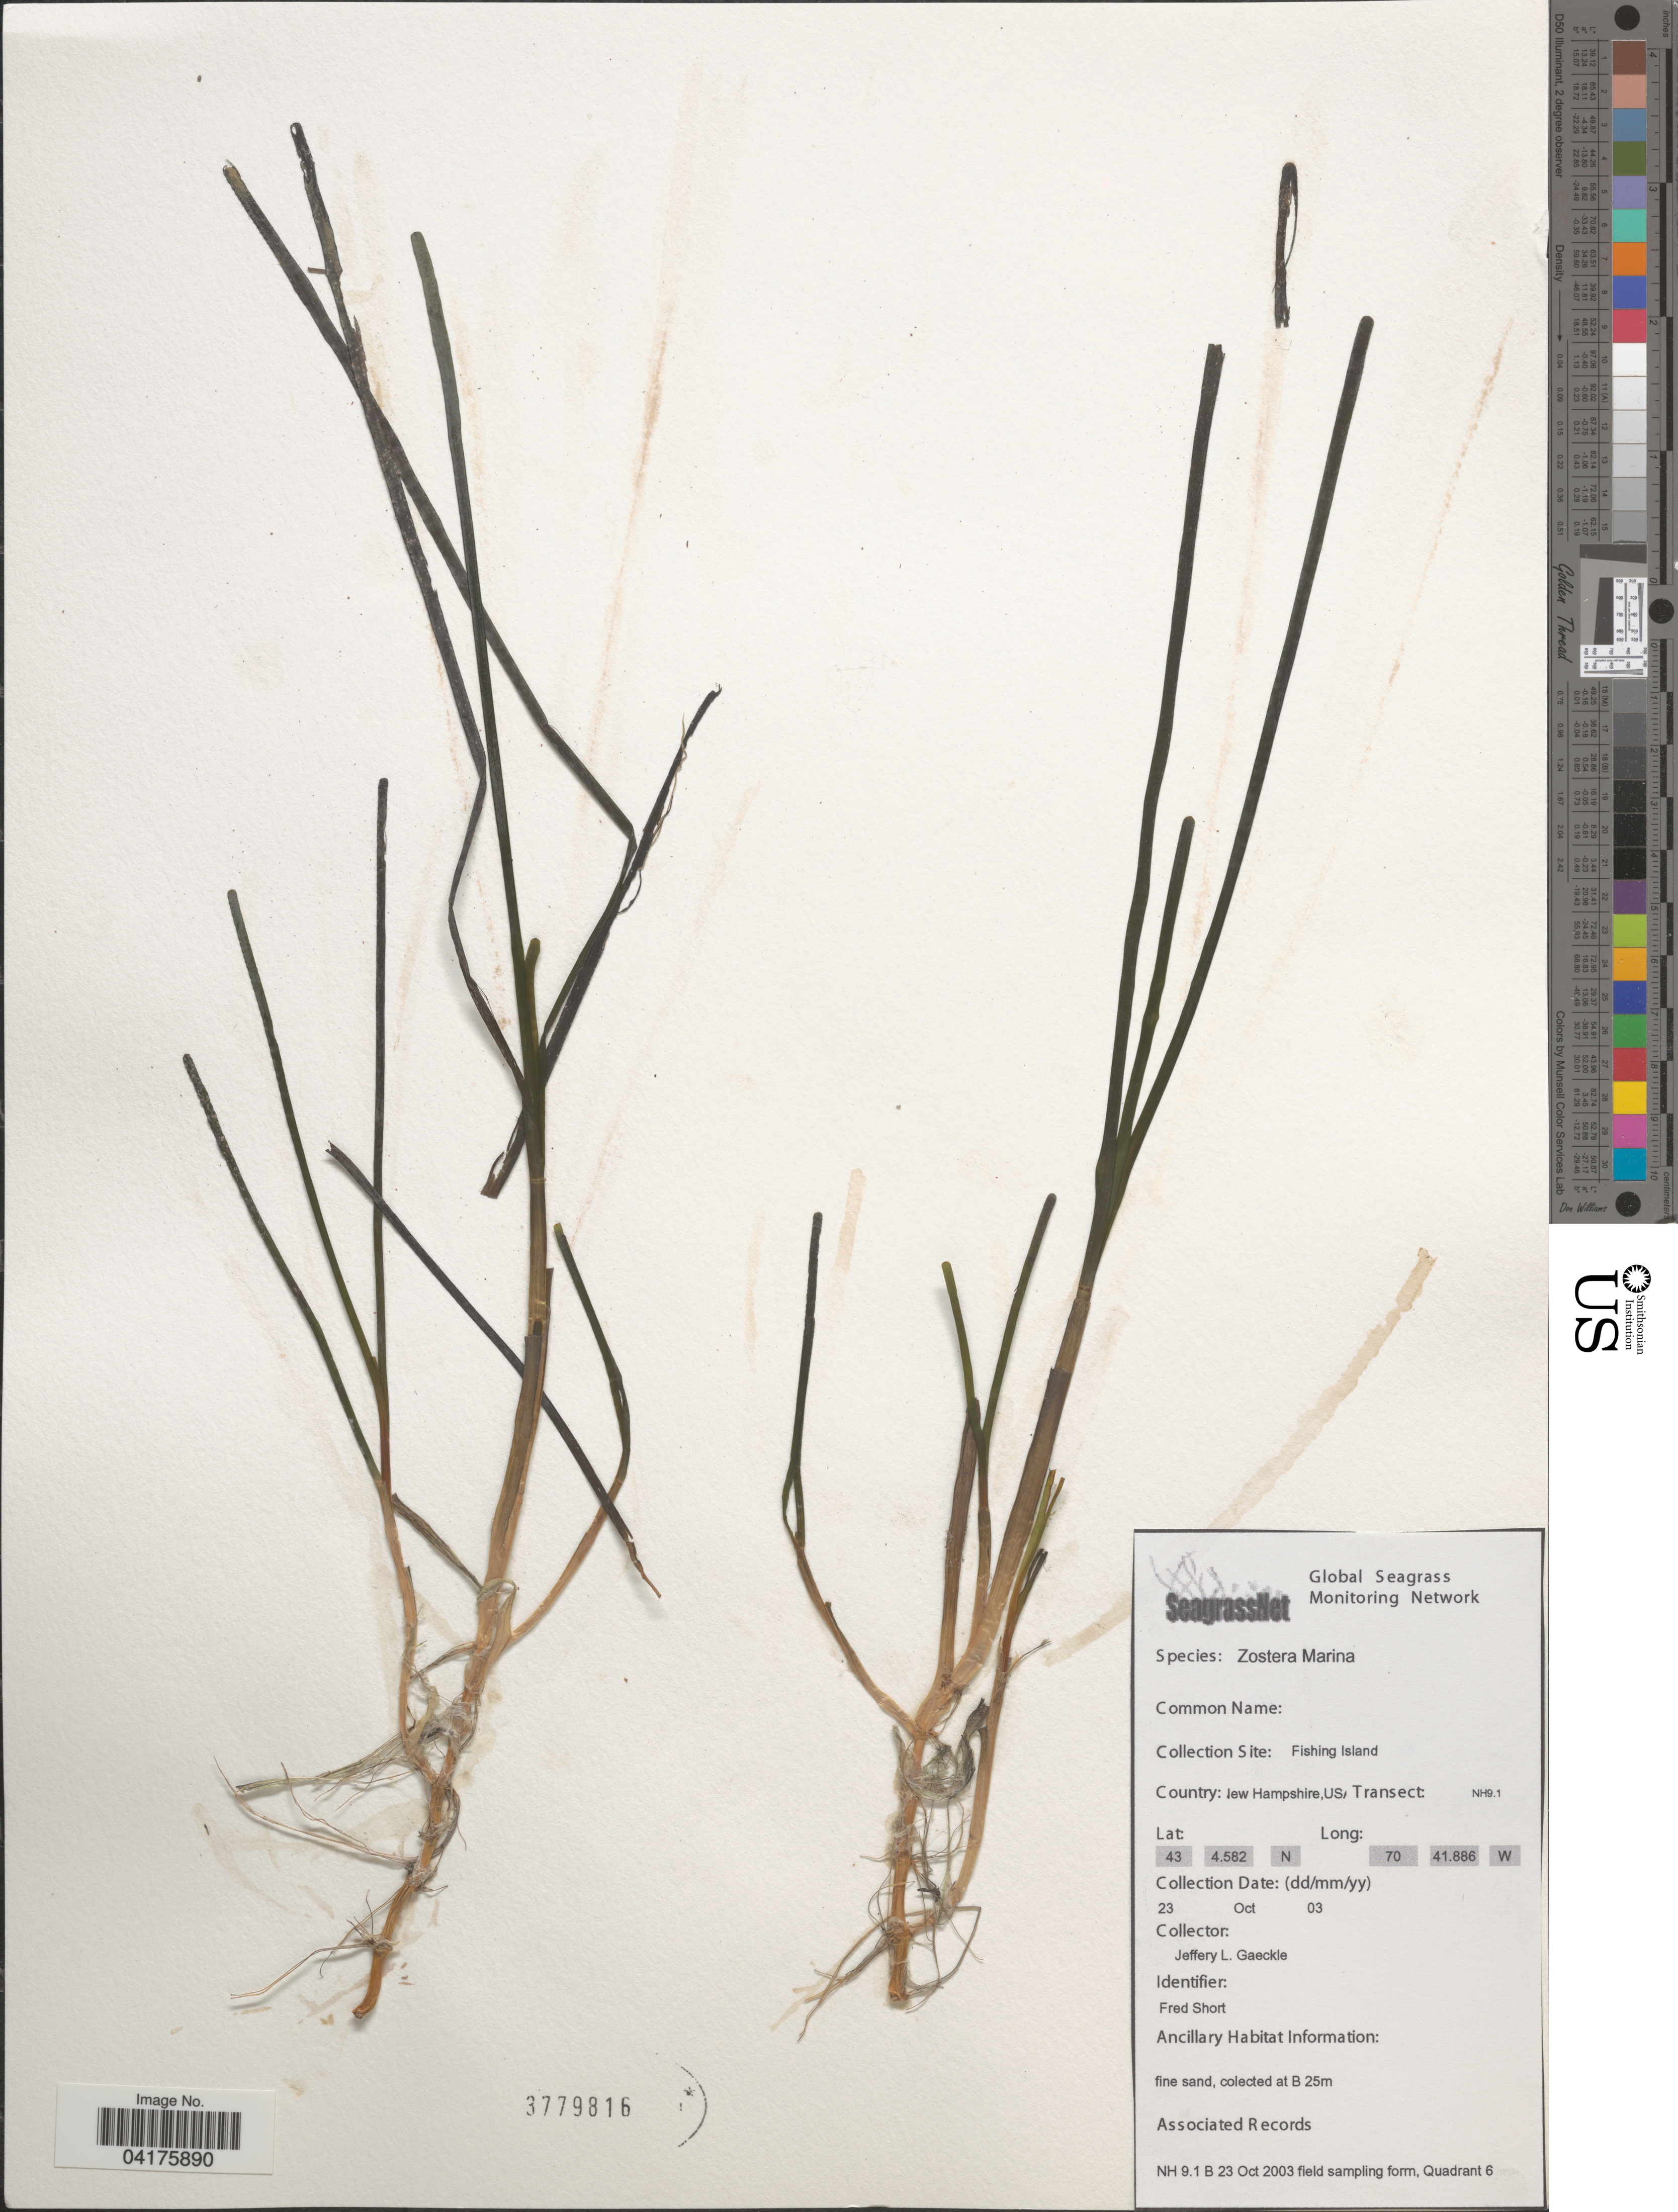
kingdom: Plantae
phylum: Tracheophyta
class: Liliopsida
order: Alismatales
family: Zosteraceae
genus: Zostera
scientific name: Zostera marina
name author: L.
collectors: J. Gaeckle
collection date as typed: Transcribed d/m/y: 23/10/3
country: United States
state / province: New Hampshire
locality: Fishing Island.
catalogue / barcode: US 3779816